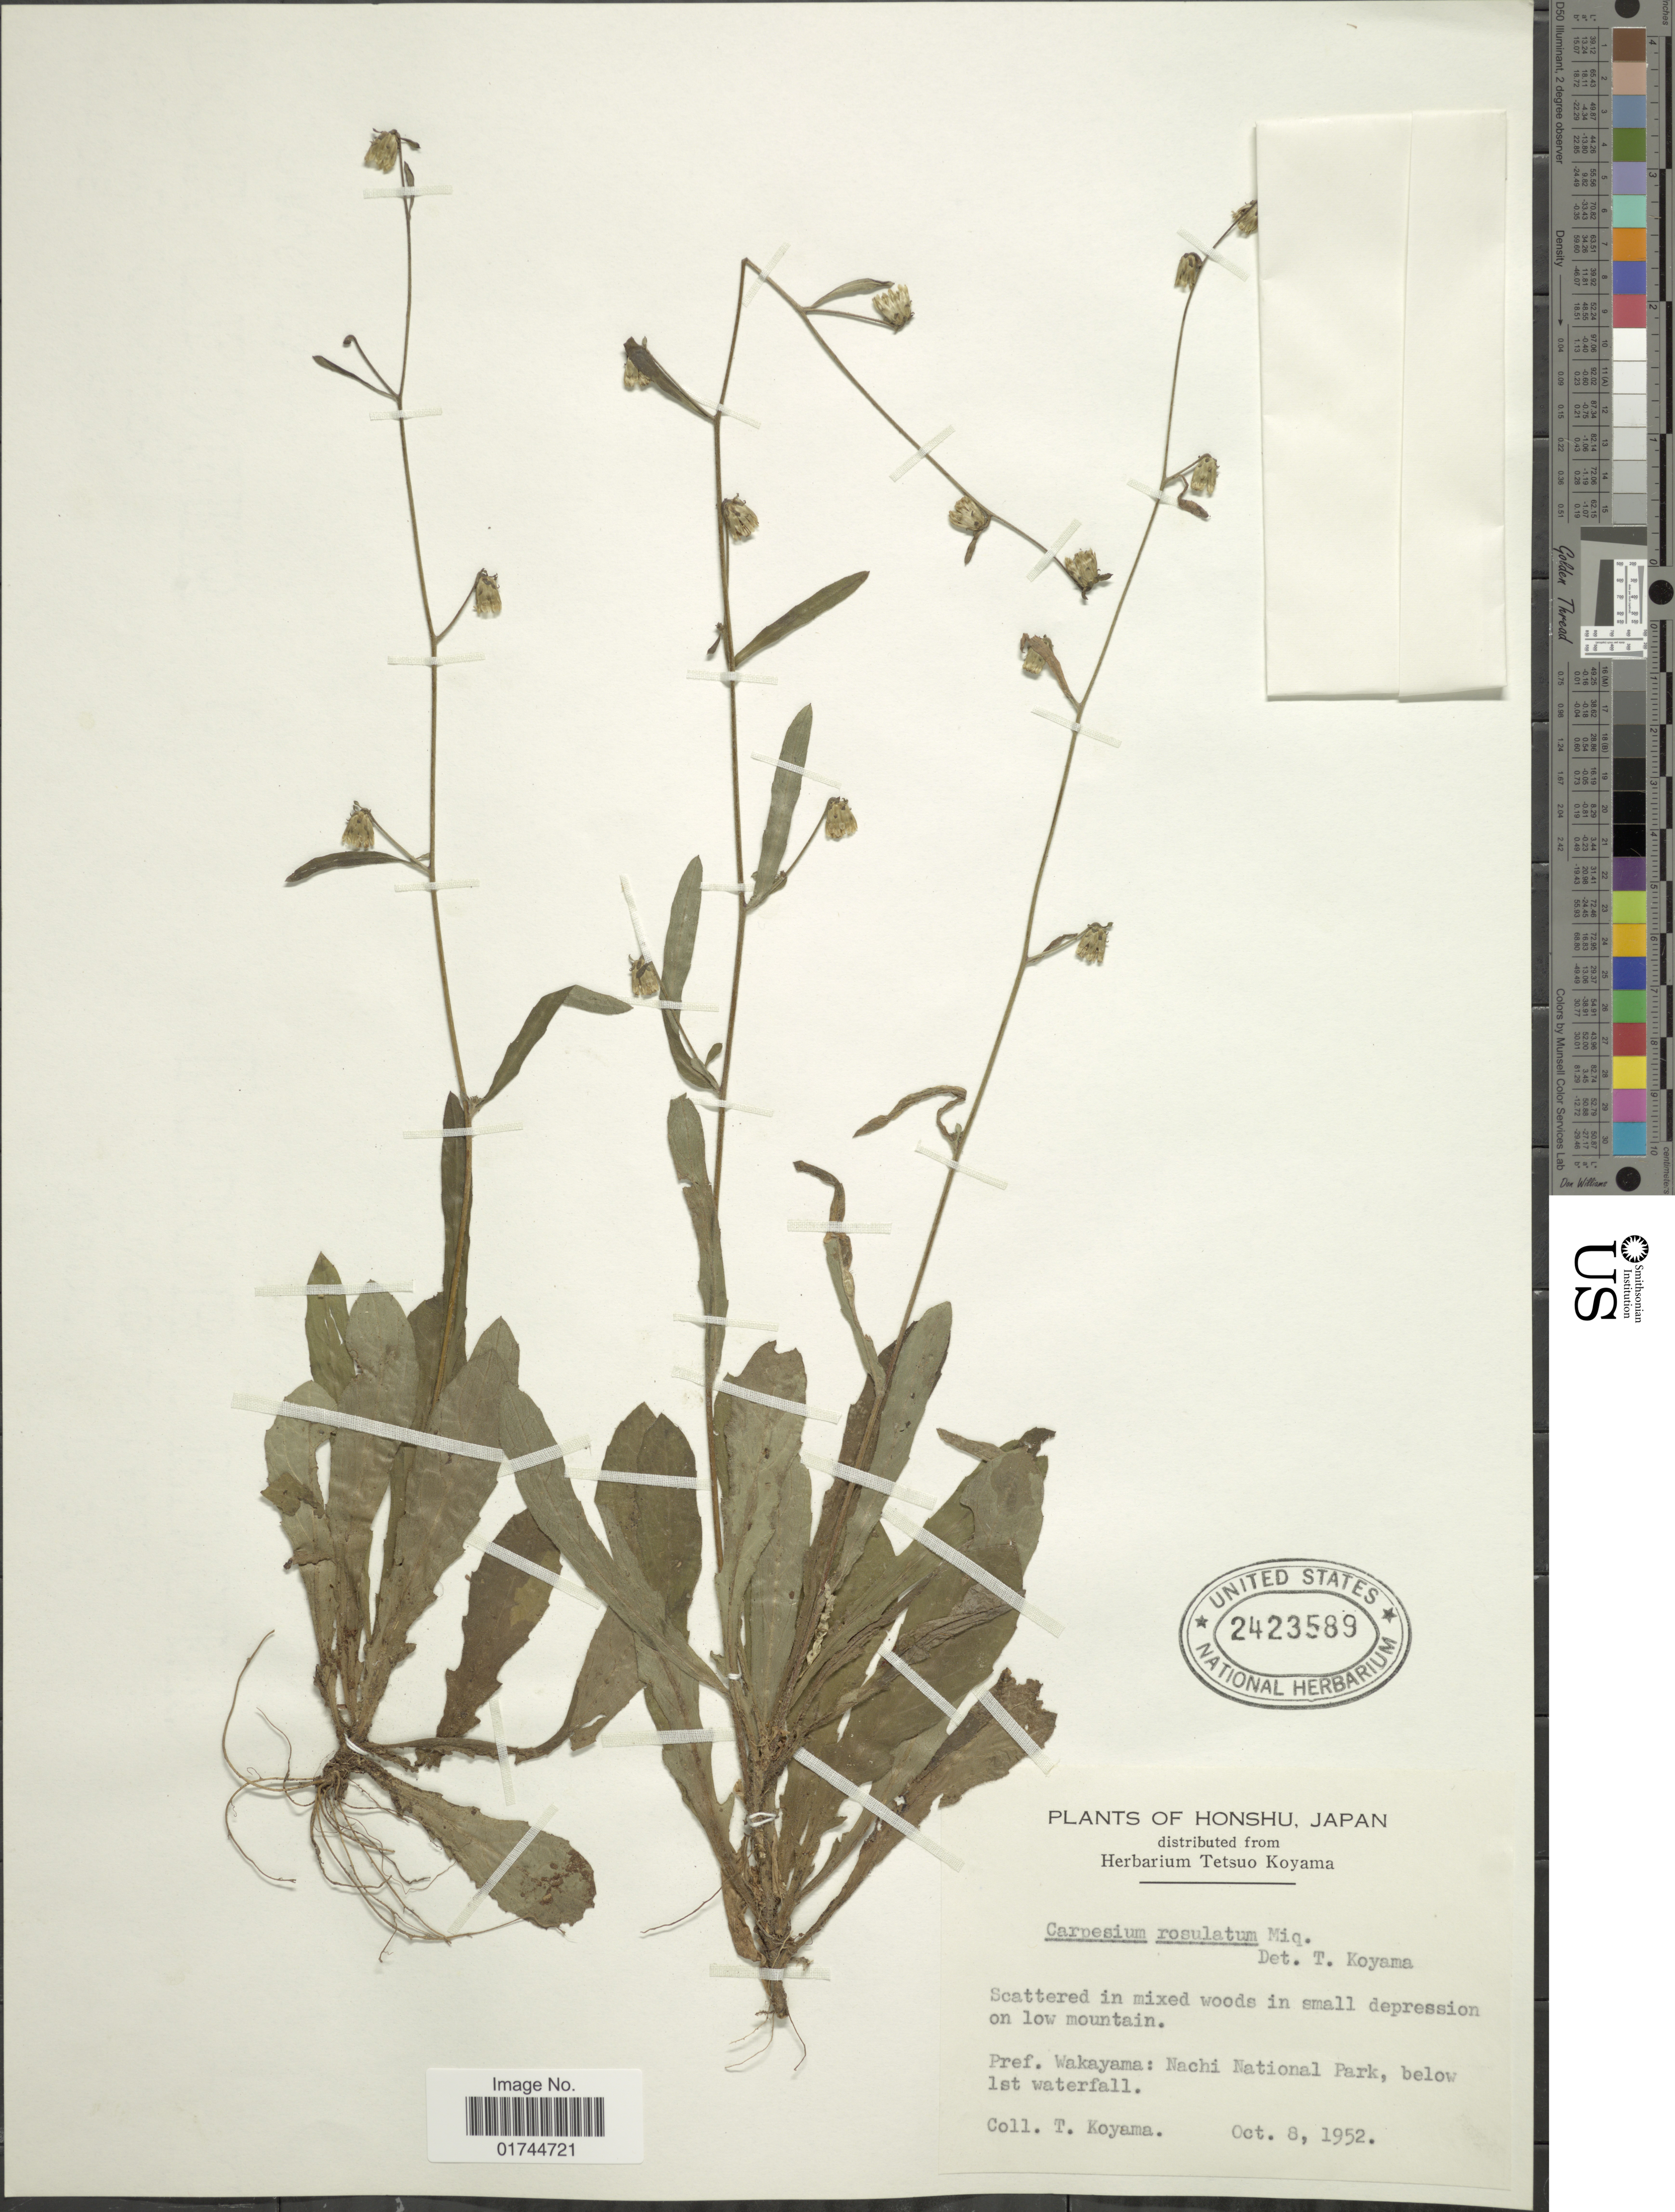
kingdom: Plantae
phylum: Tracheophyta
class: Magnoliopsida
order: Asterales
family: Asteraceae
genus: Carpesium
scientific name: Carpesium rosulatum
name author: Miq.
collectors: T. Koyama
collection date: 1952-10-08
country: Japan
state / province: Wakayama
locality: Pref. Wakayama: Nachi National Park, below 1st waterfall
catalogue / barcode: US 2423589